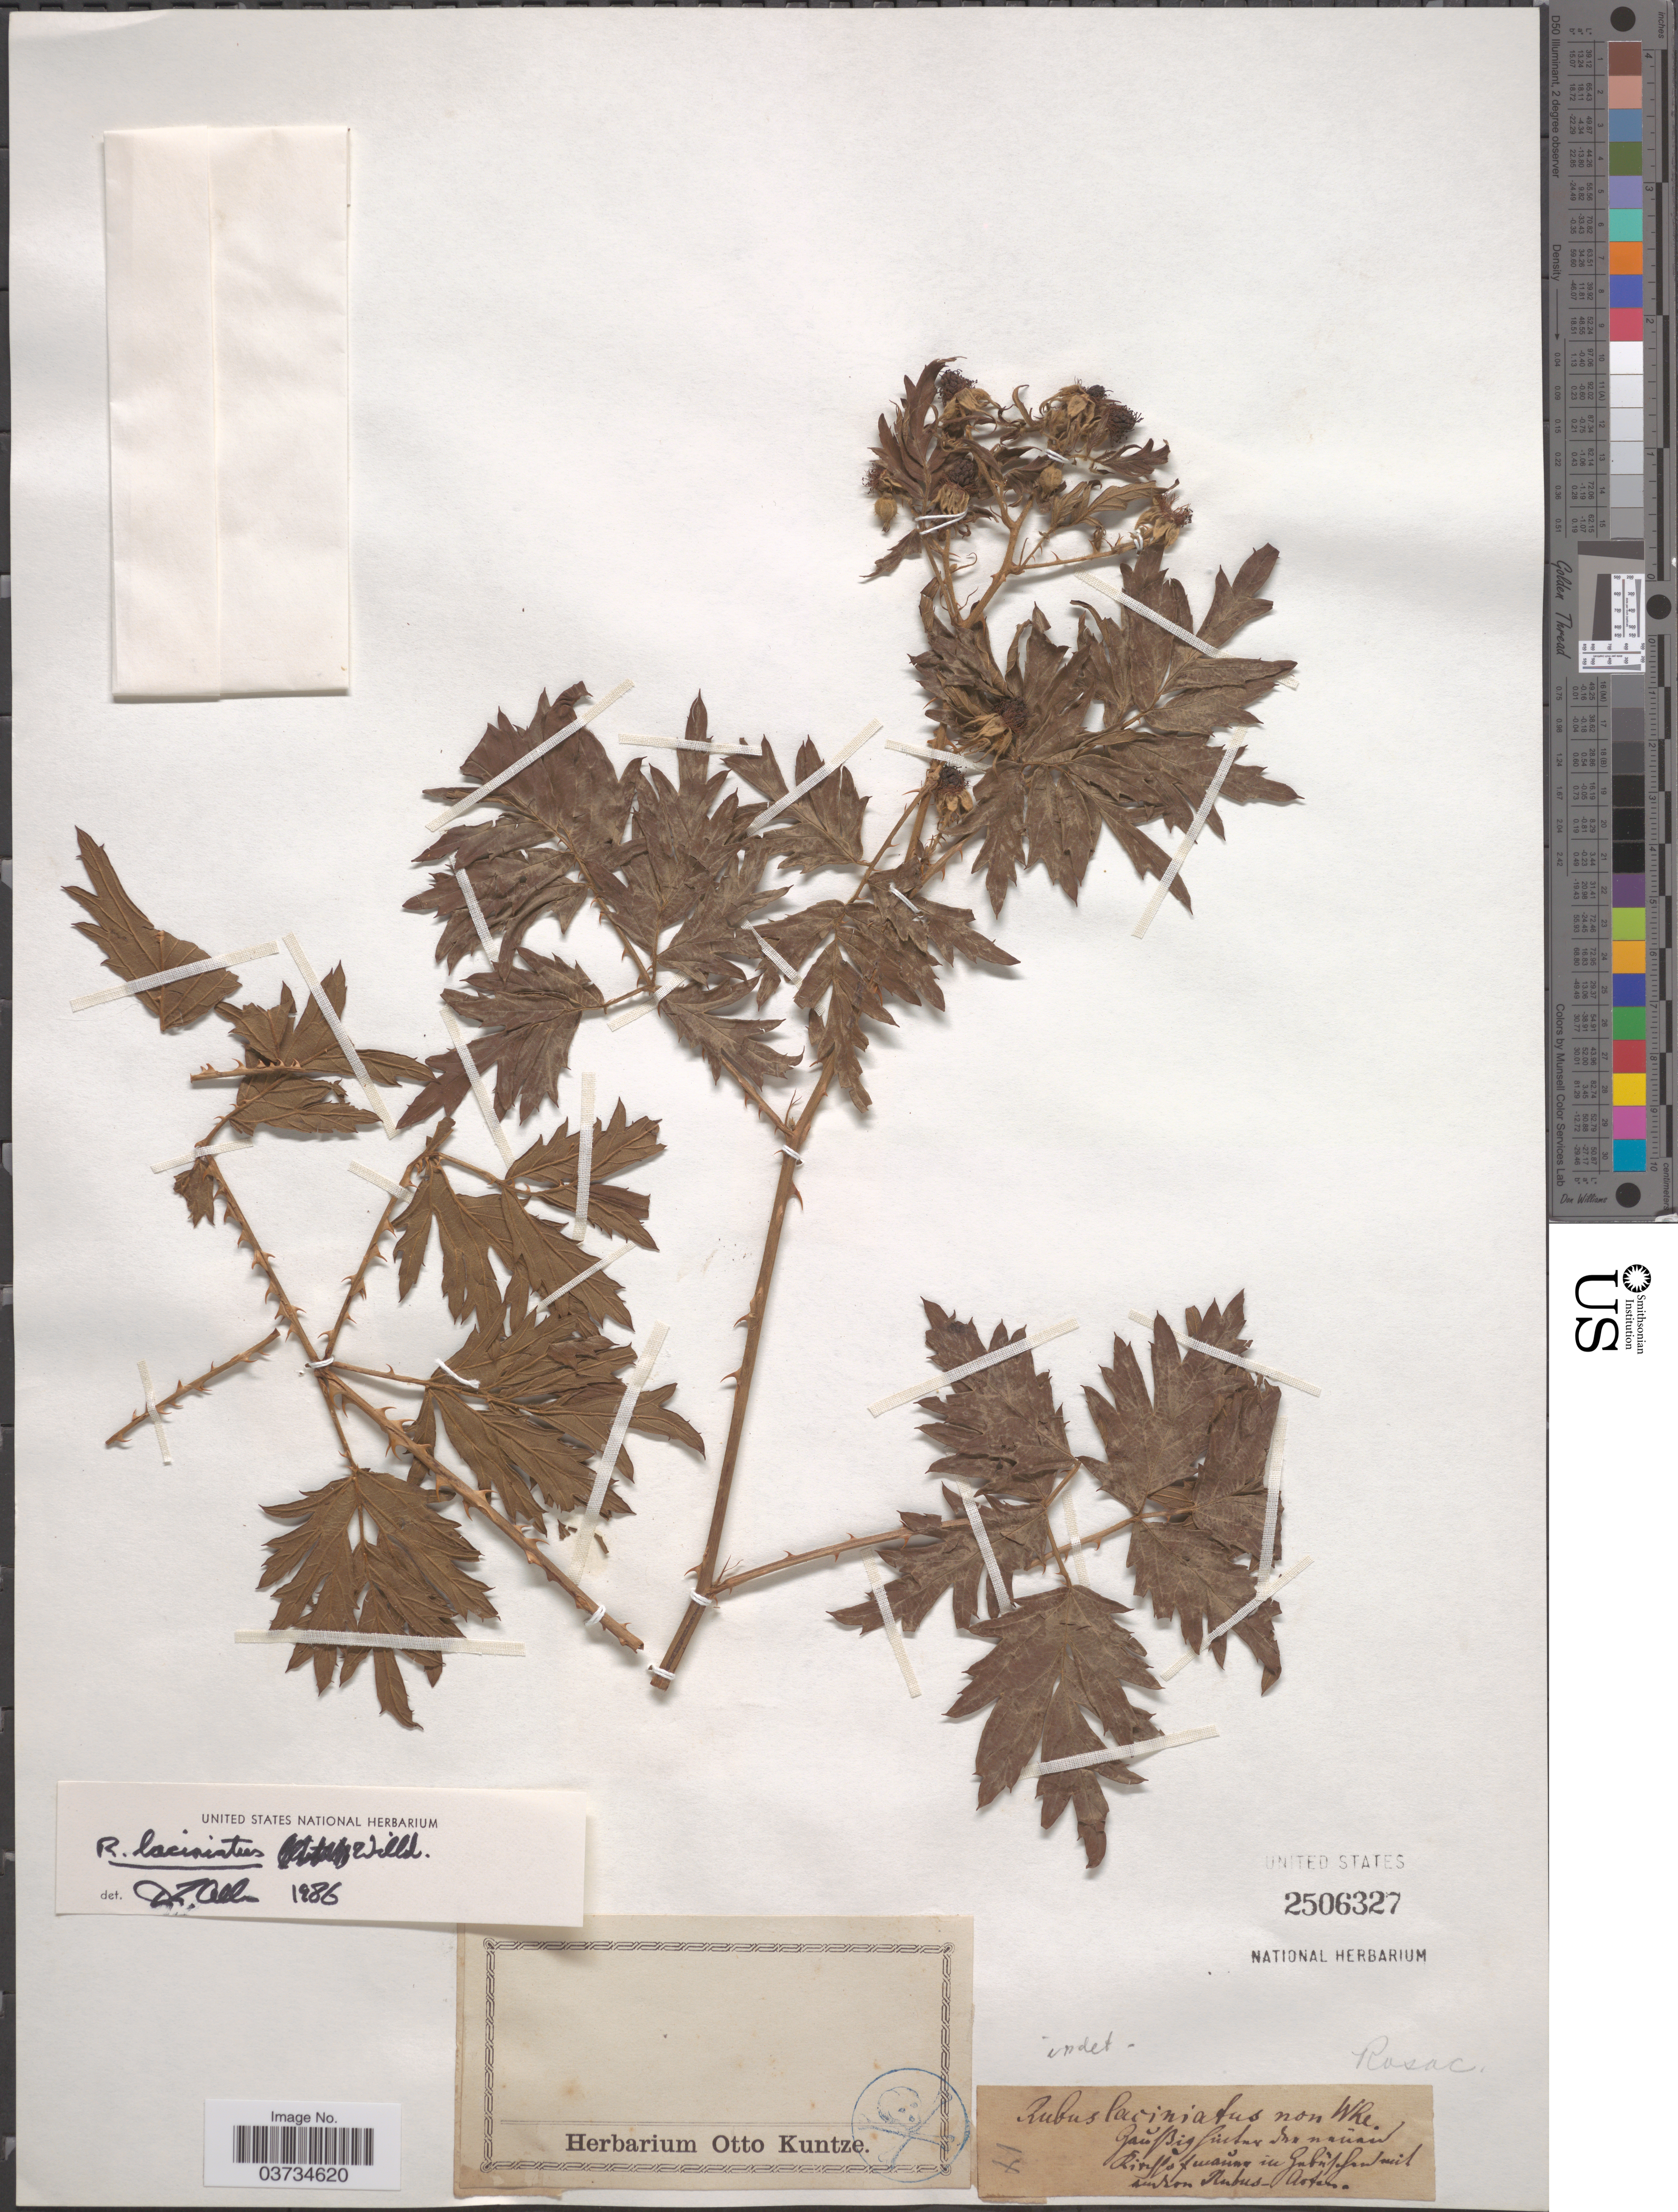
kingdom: Plantae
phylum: Tracheophyta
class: Magnoliopsida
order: Rosales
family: Rosaceae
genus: Rubus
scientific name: Rubus laciniatus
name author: Willd.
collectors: ex herb. Otto Kuntze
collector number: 14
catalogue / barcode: US 2506327